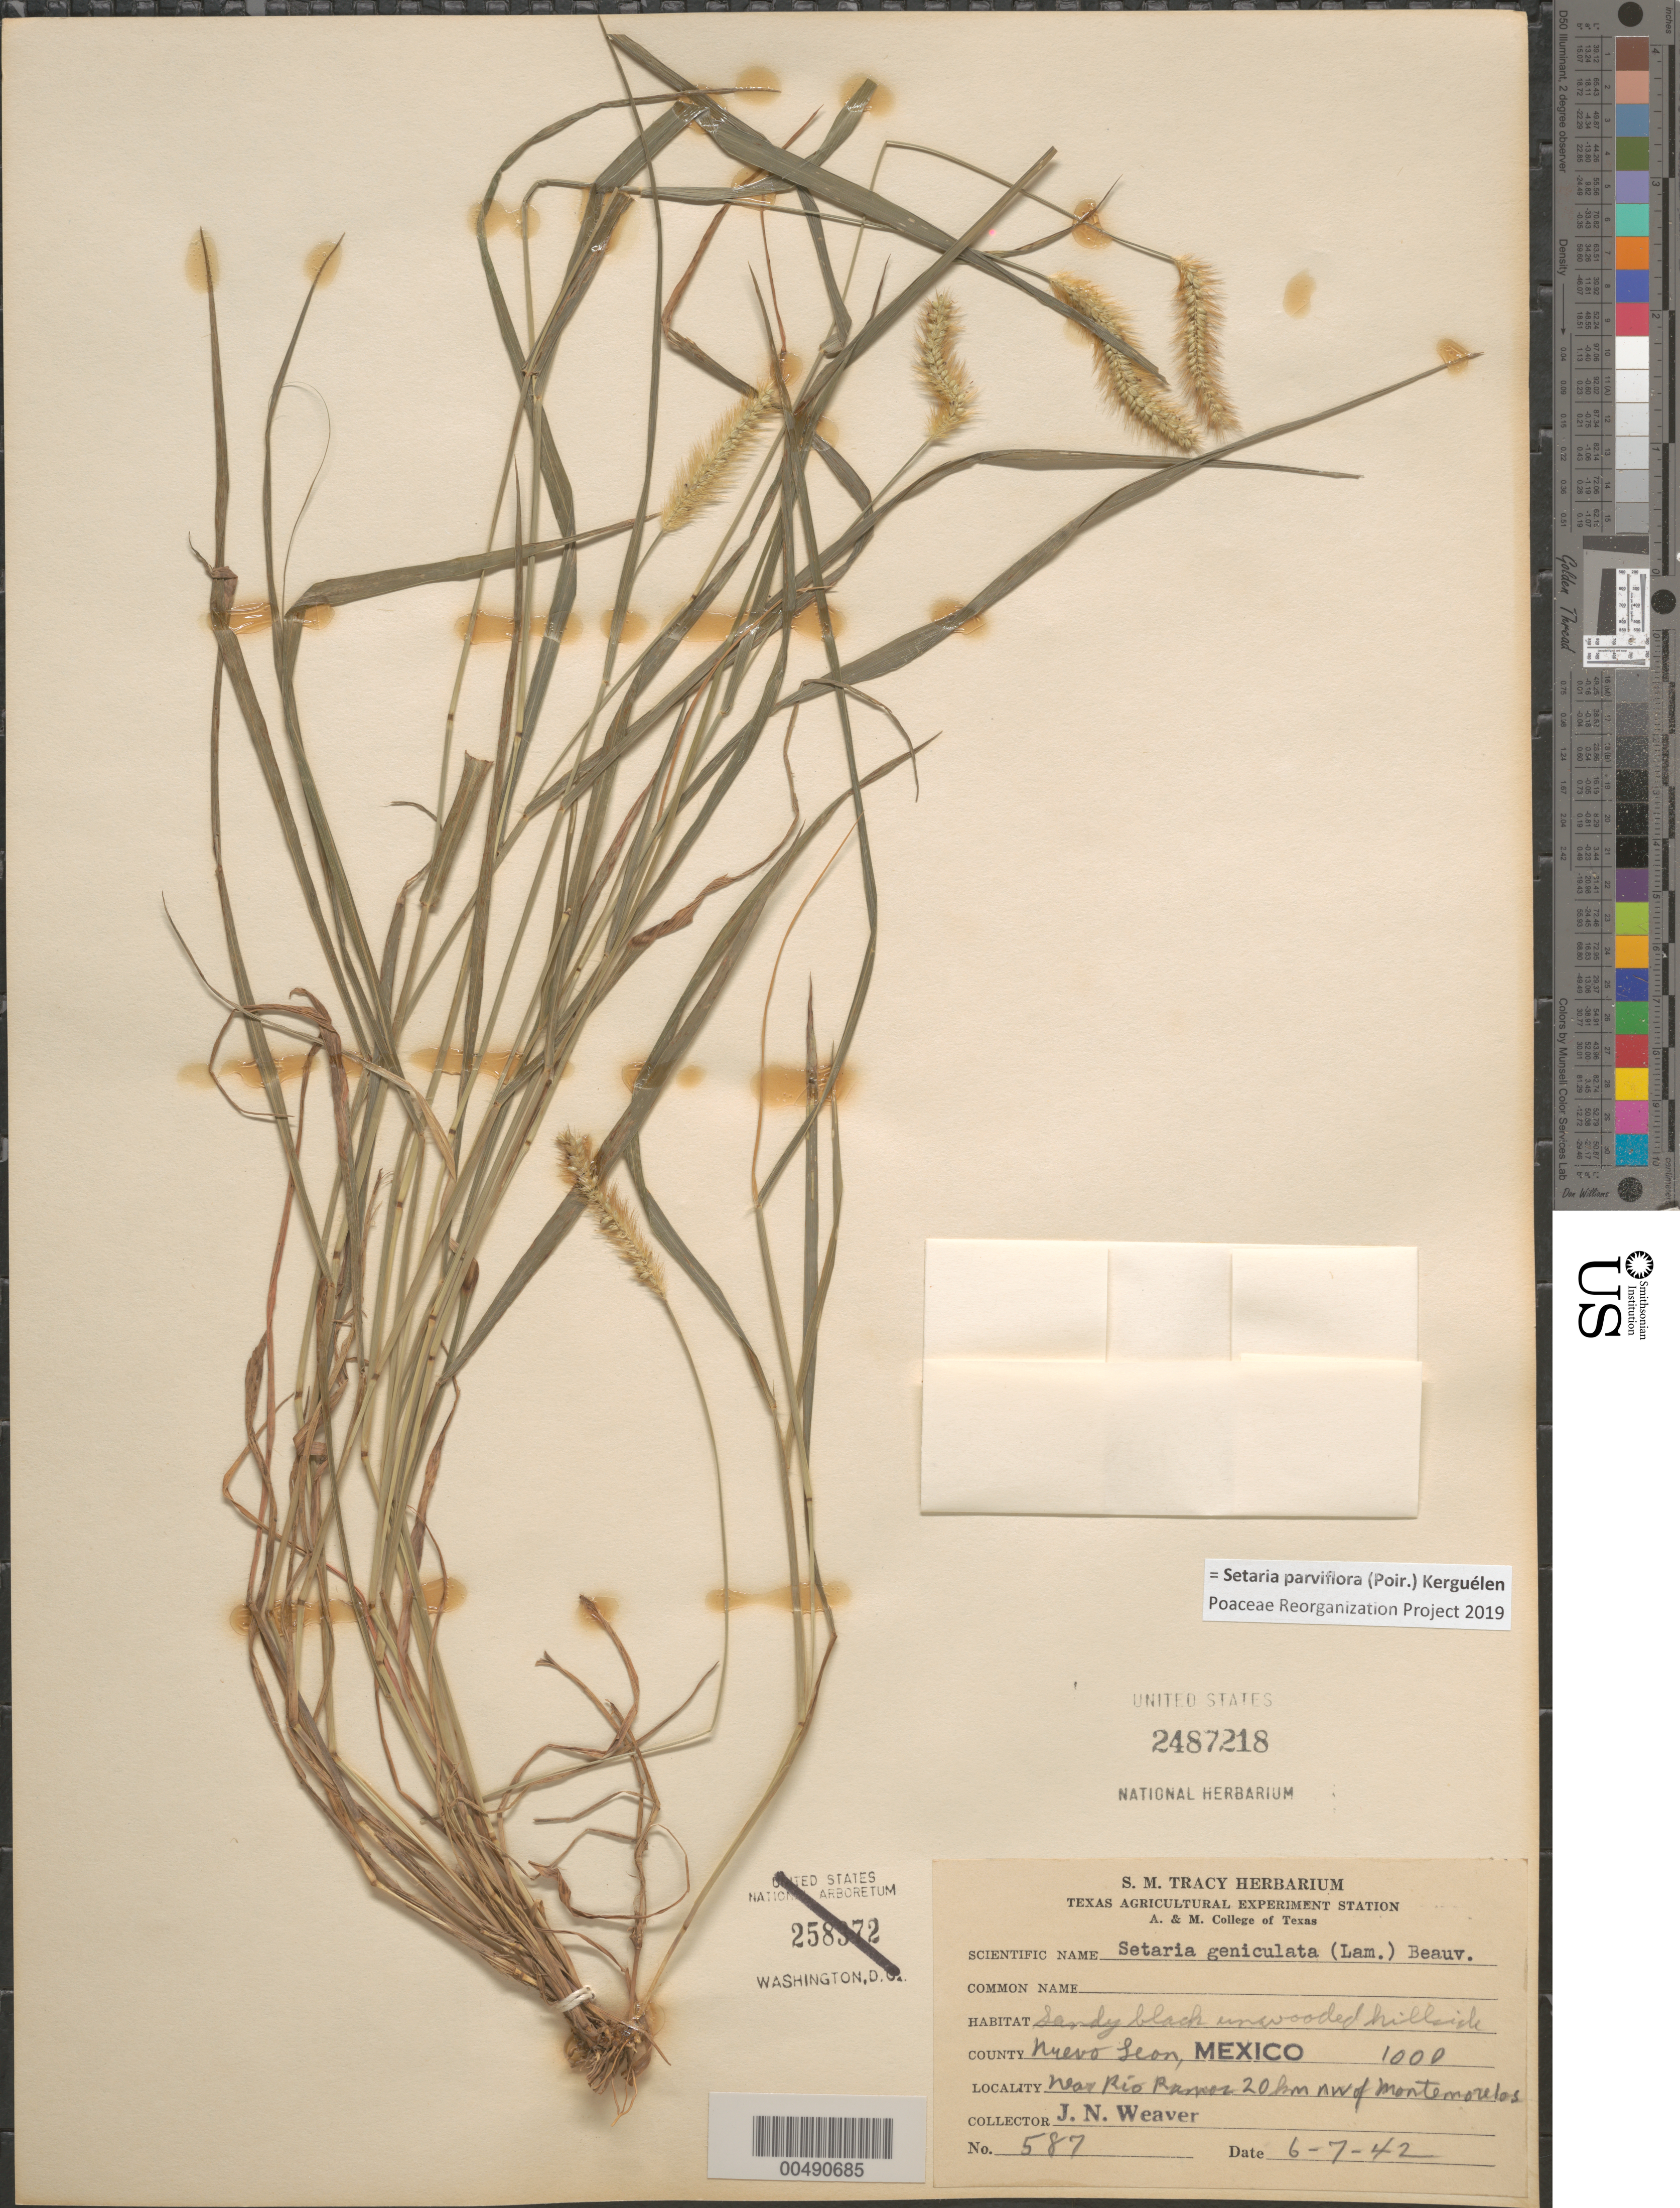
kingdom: Plantae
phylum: Tracheophyta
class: Liliopsida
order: Poales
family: Poaceae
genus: Setaria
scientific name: Setaria parviflora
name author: (Poir.) Kerguélen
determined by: Poaceae Reorganization Project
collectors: J. N. Weaver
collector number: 587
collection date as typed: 6 Jul 1942 or 7 Jun 1942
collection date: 1942-06-07 or 1942-07-06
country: Mexico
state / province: Nuevo León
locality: Near Rio Ramos 20 km NW of Montemorelos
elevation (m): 305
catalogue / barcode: US 2487218